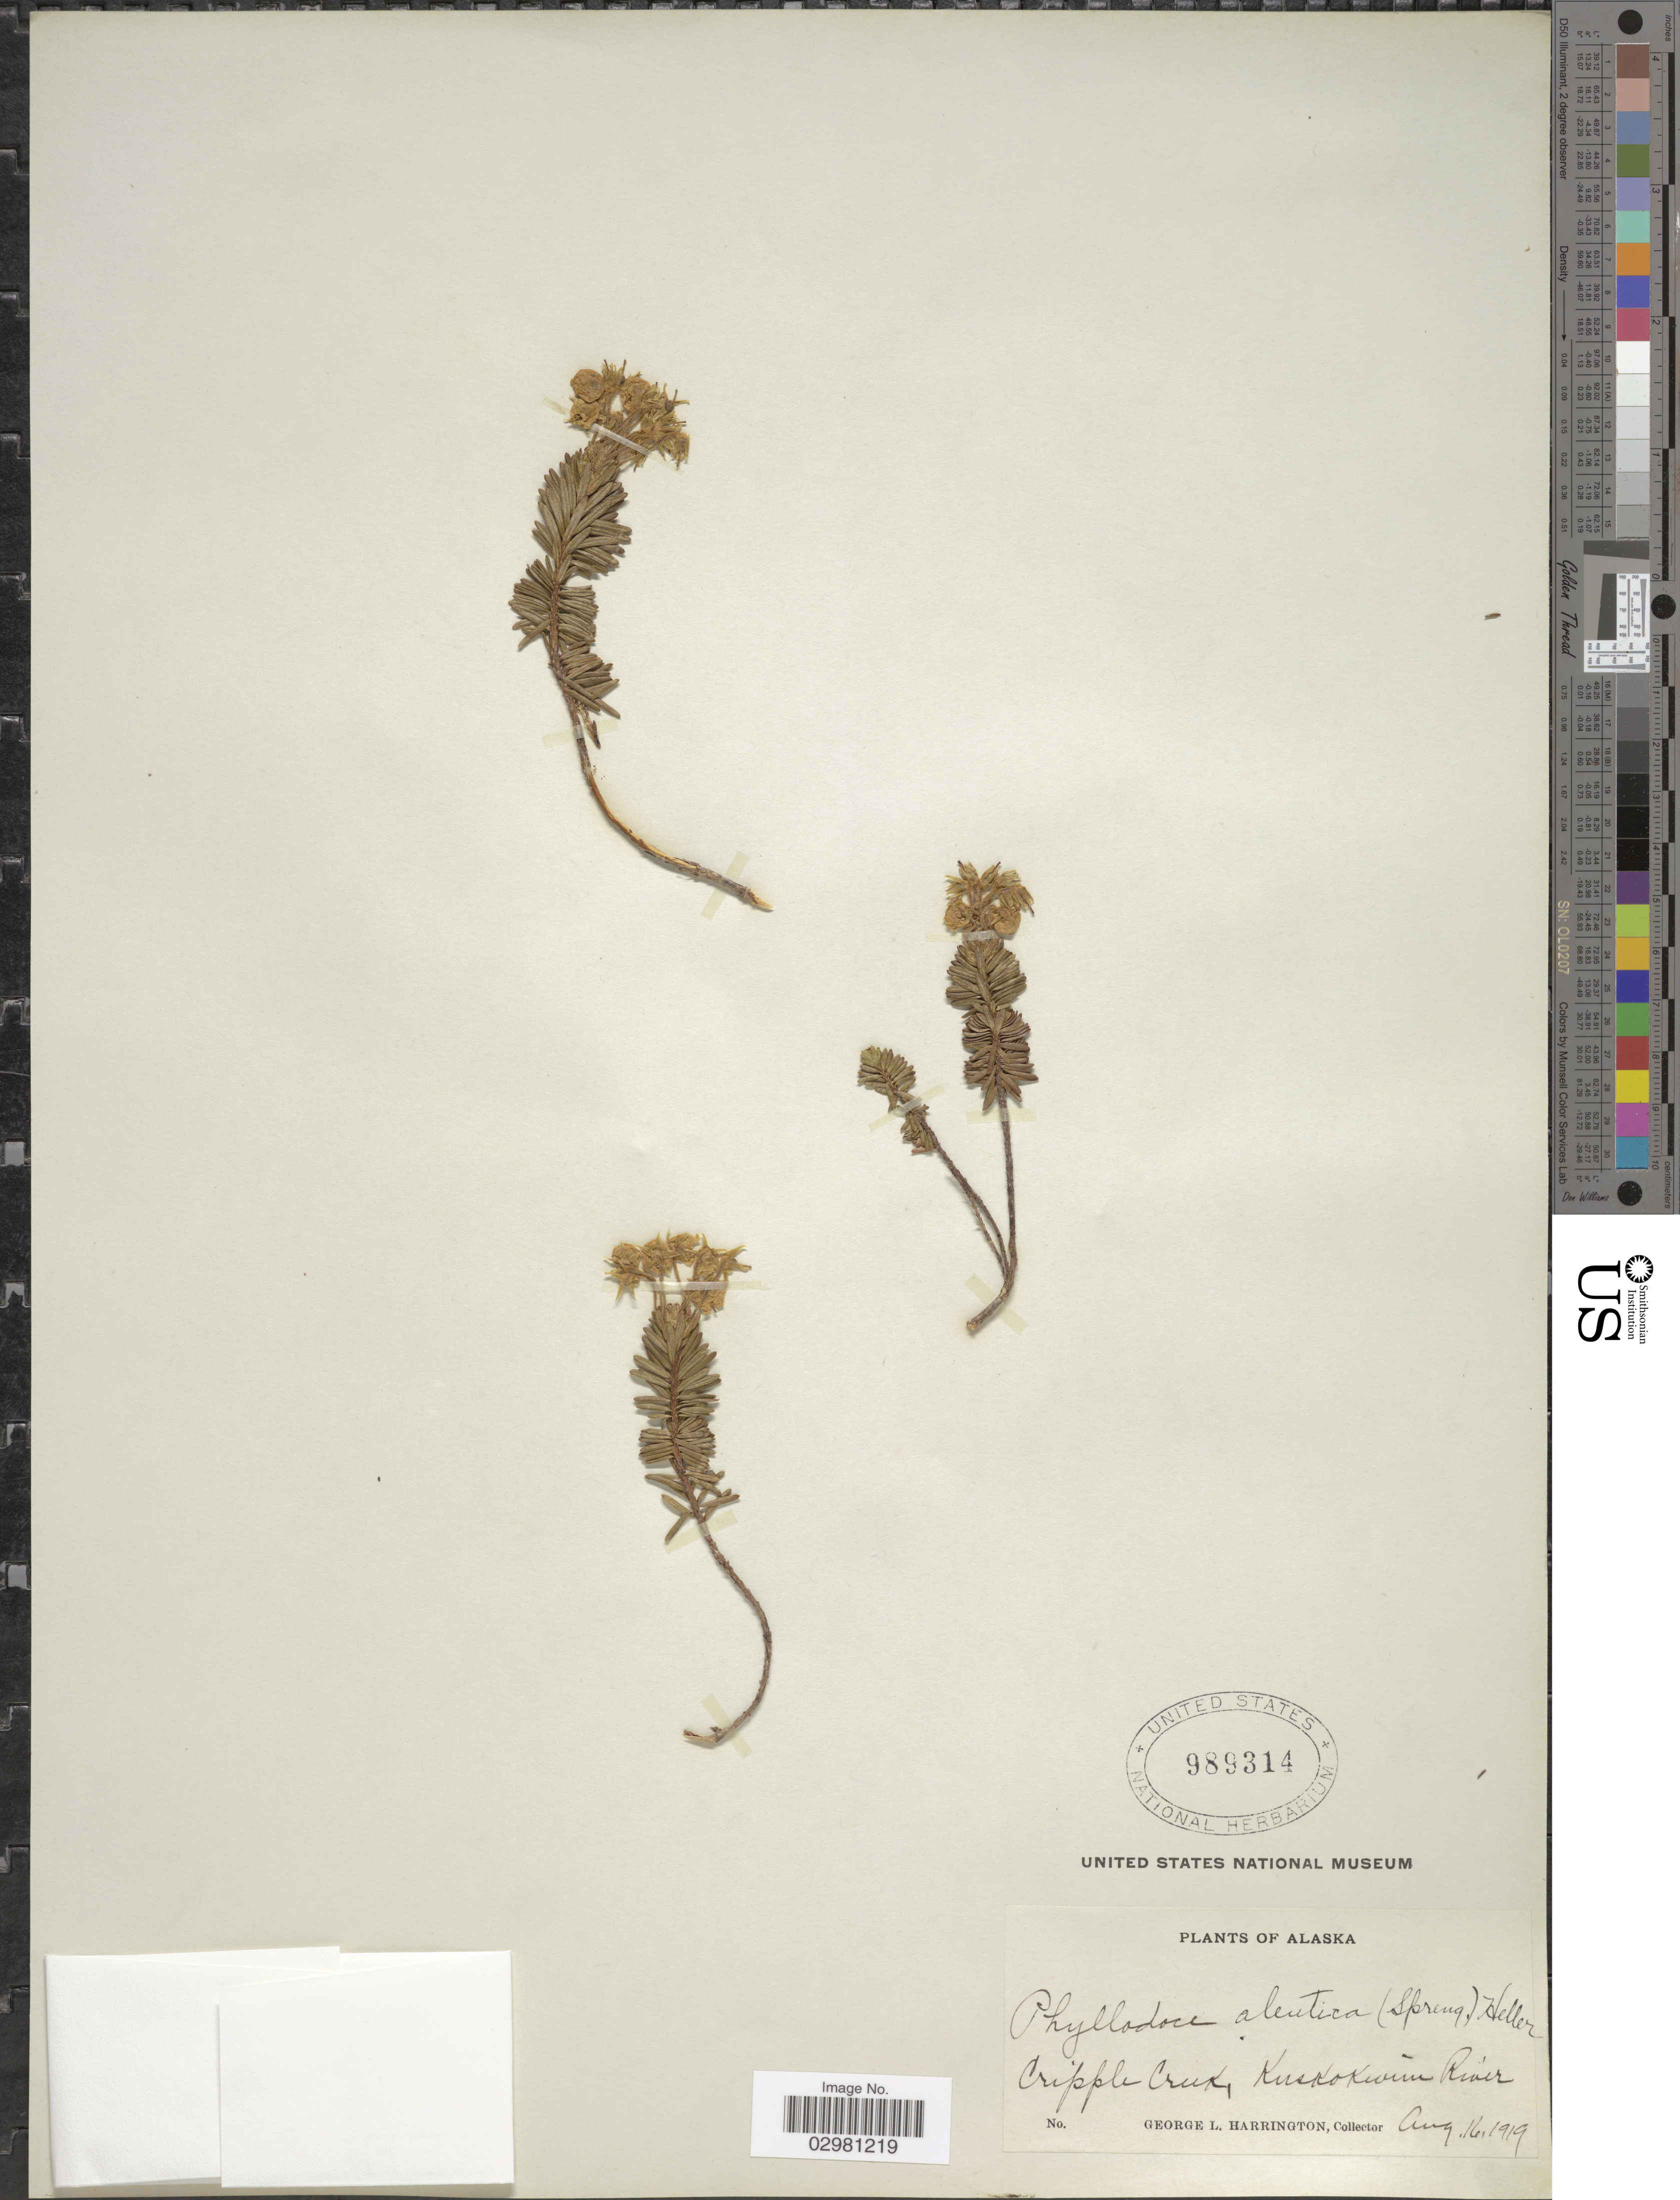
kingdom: Plantae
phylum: Tracheophyta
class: Magnoliopsida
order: Ericales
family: Ericaceae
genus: Phyllodoce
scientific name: Phyllodoce aleutica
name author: (Spreng.) A. Heller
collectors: G. Harrington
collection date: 1919-08-16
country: United States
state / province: Alaska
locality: Cripple Creek, Kuskokwim River.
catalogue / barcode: US 989314